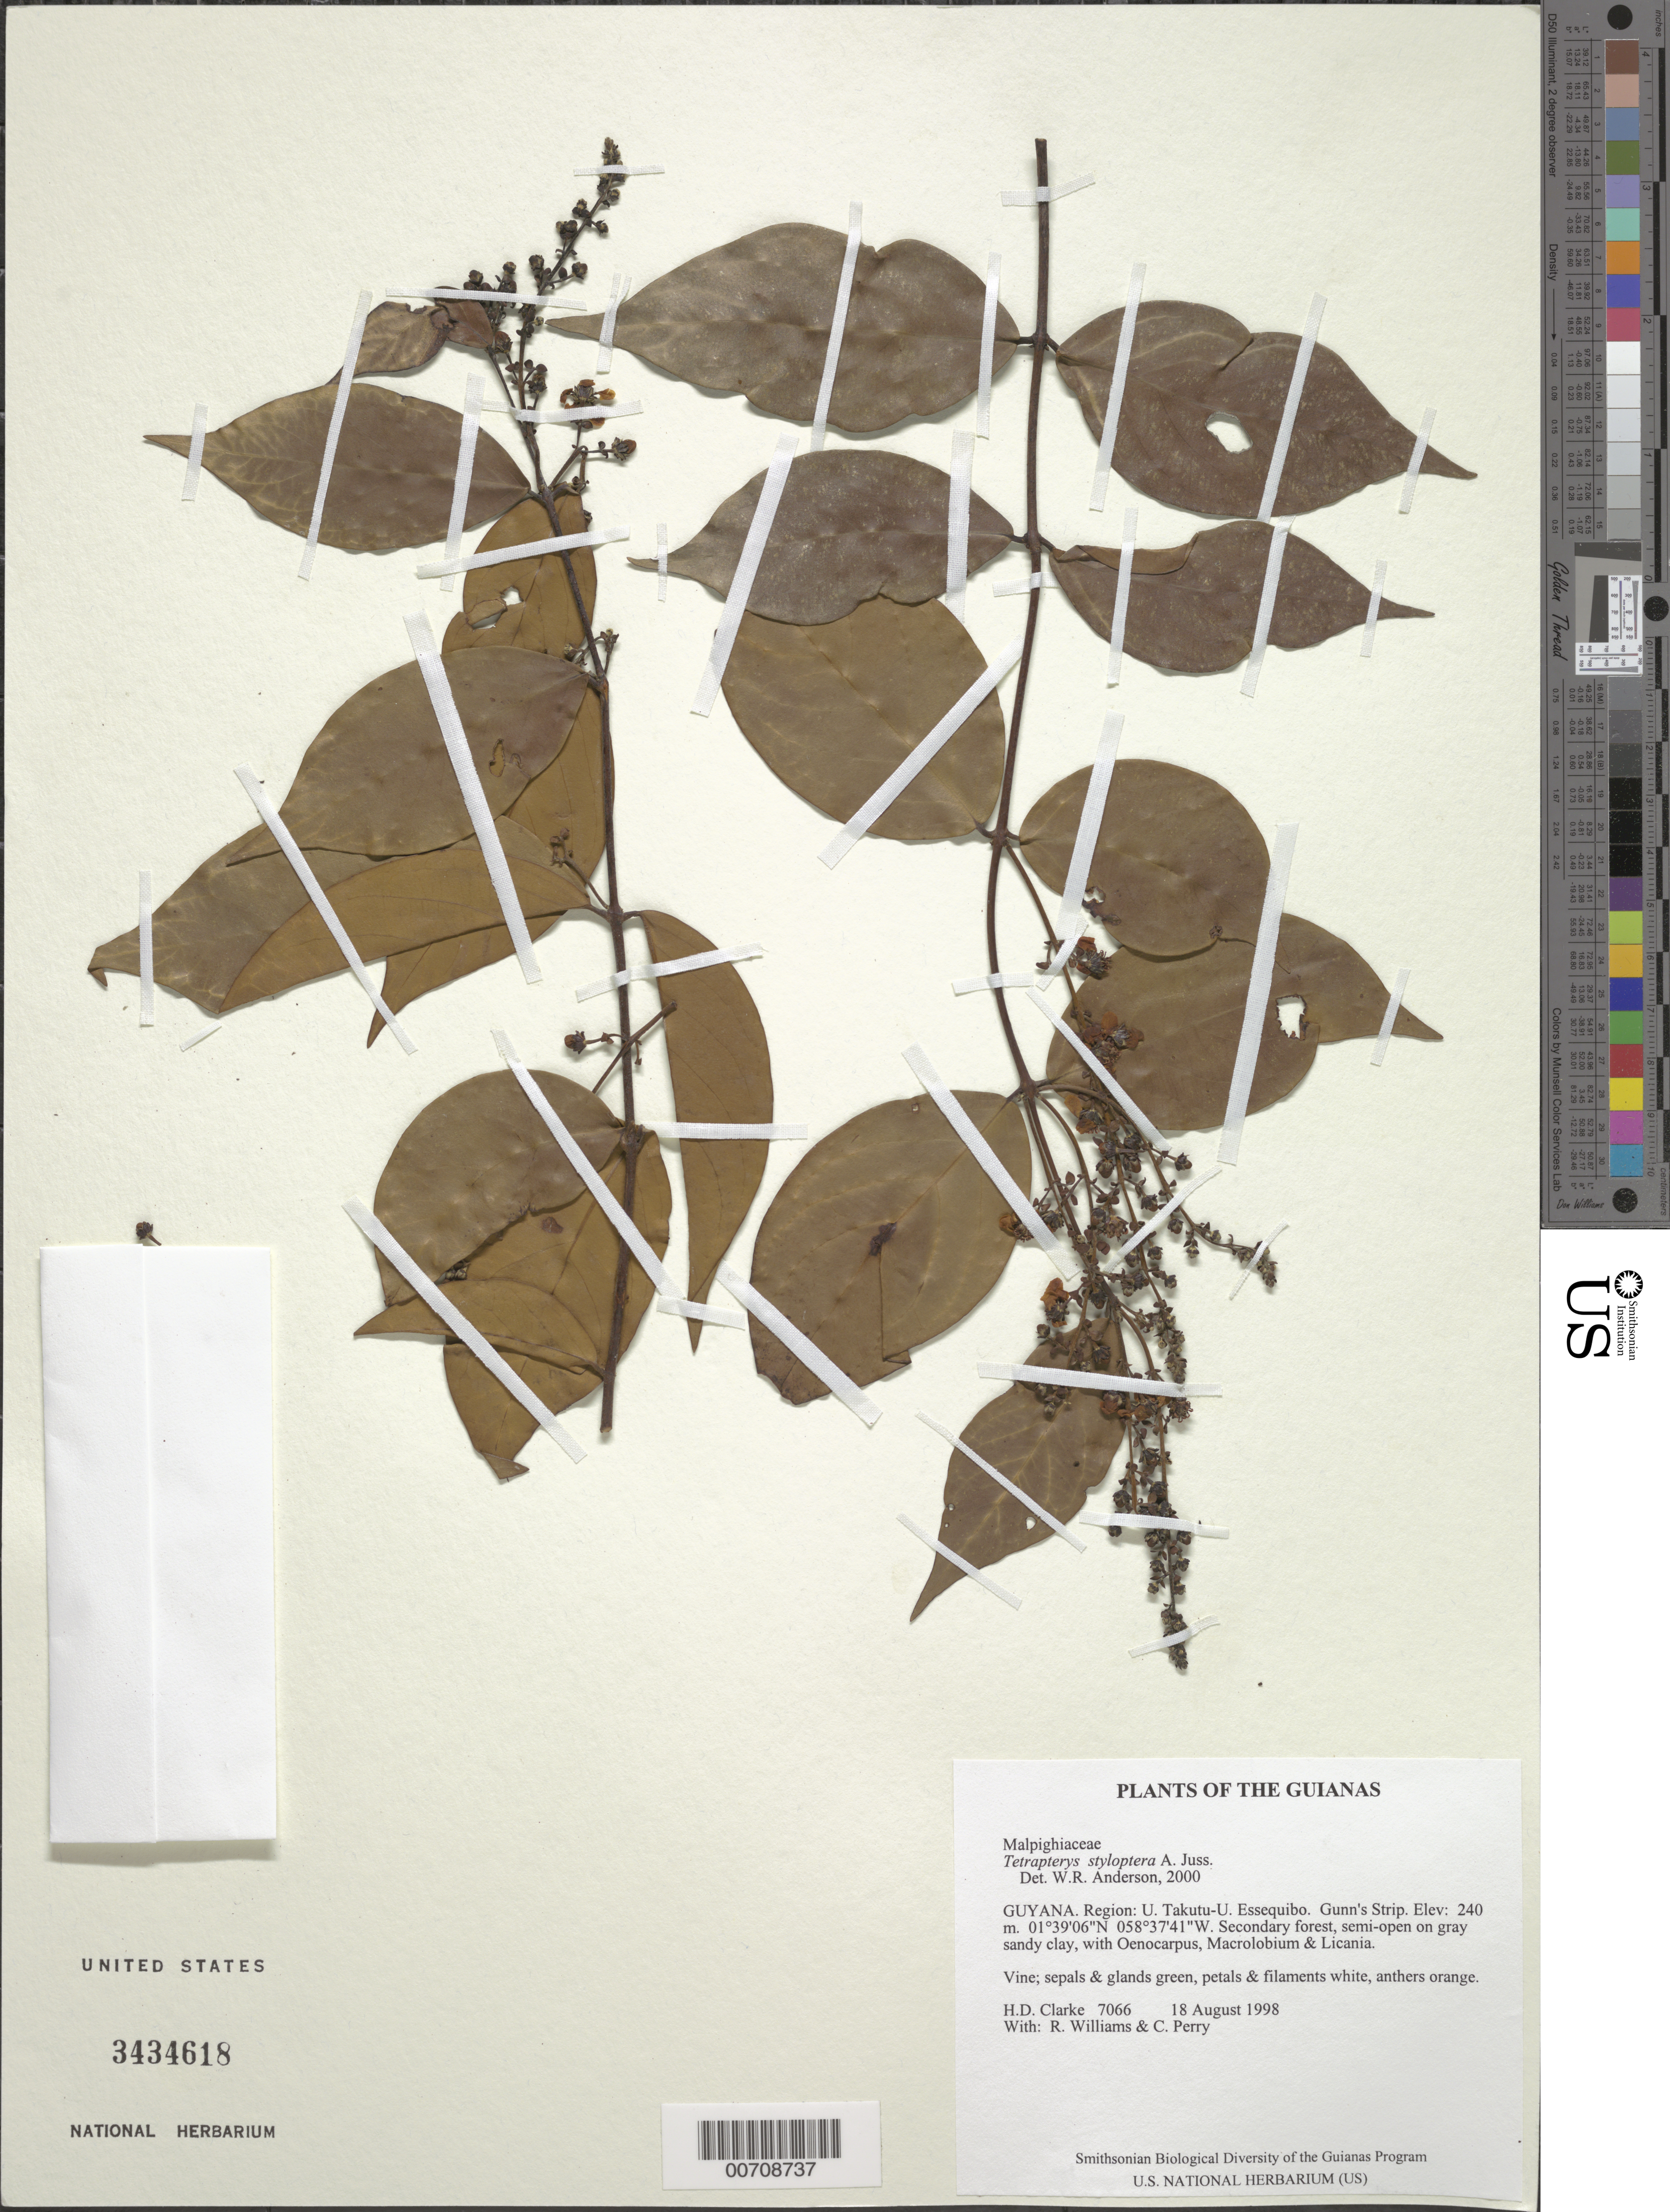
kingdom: Plantae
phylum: Tracheophyta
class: Magnoliopsida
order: Malpighiales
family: Malpighiaceae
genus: Glicophyllum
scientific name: Glicophyllum stylopterum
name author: (A. Juss.) R.F. Almeida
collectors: H. D. Clarke, R. Williams & C. Perry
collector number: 7066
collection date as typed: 18 August 1998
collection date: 1998-08-18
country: Guyana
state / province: U. Takutu-U. Essequibo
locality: Gunn's Strip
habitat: Secondary forest, semi-open on gray sandy clay, with Oenocarpus, Macrolobium & Licania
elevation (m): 240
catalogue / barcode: US 3434618